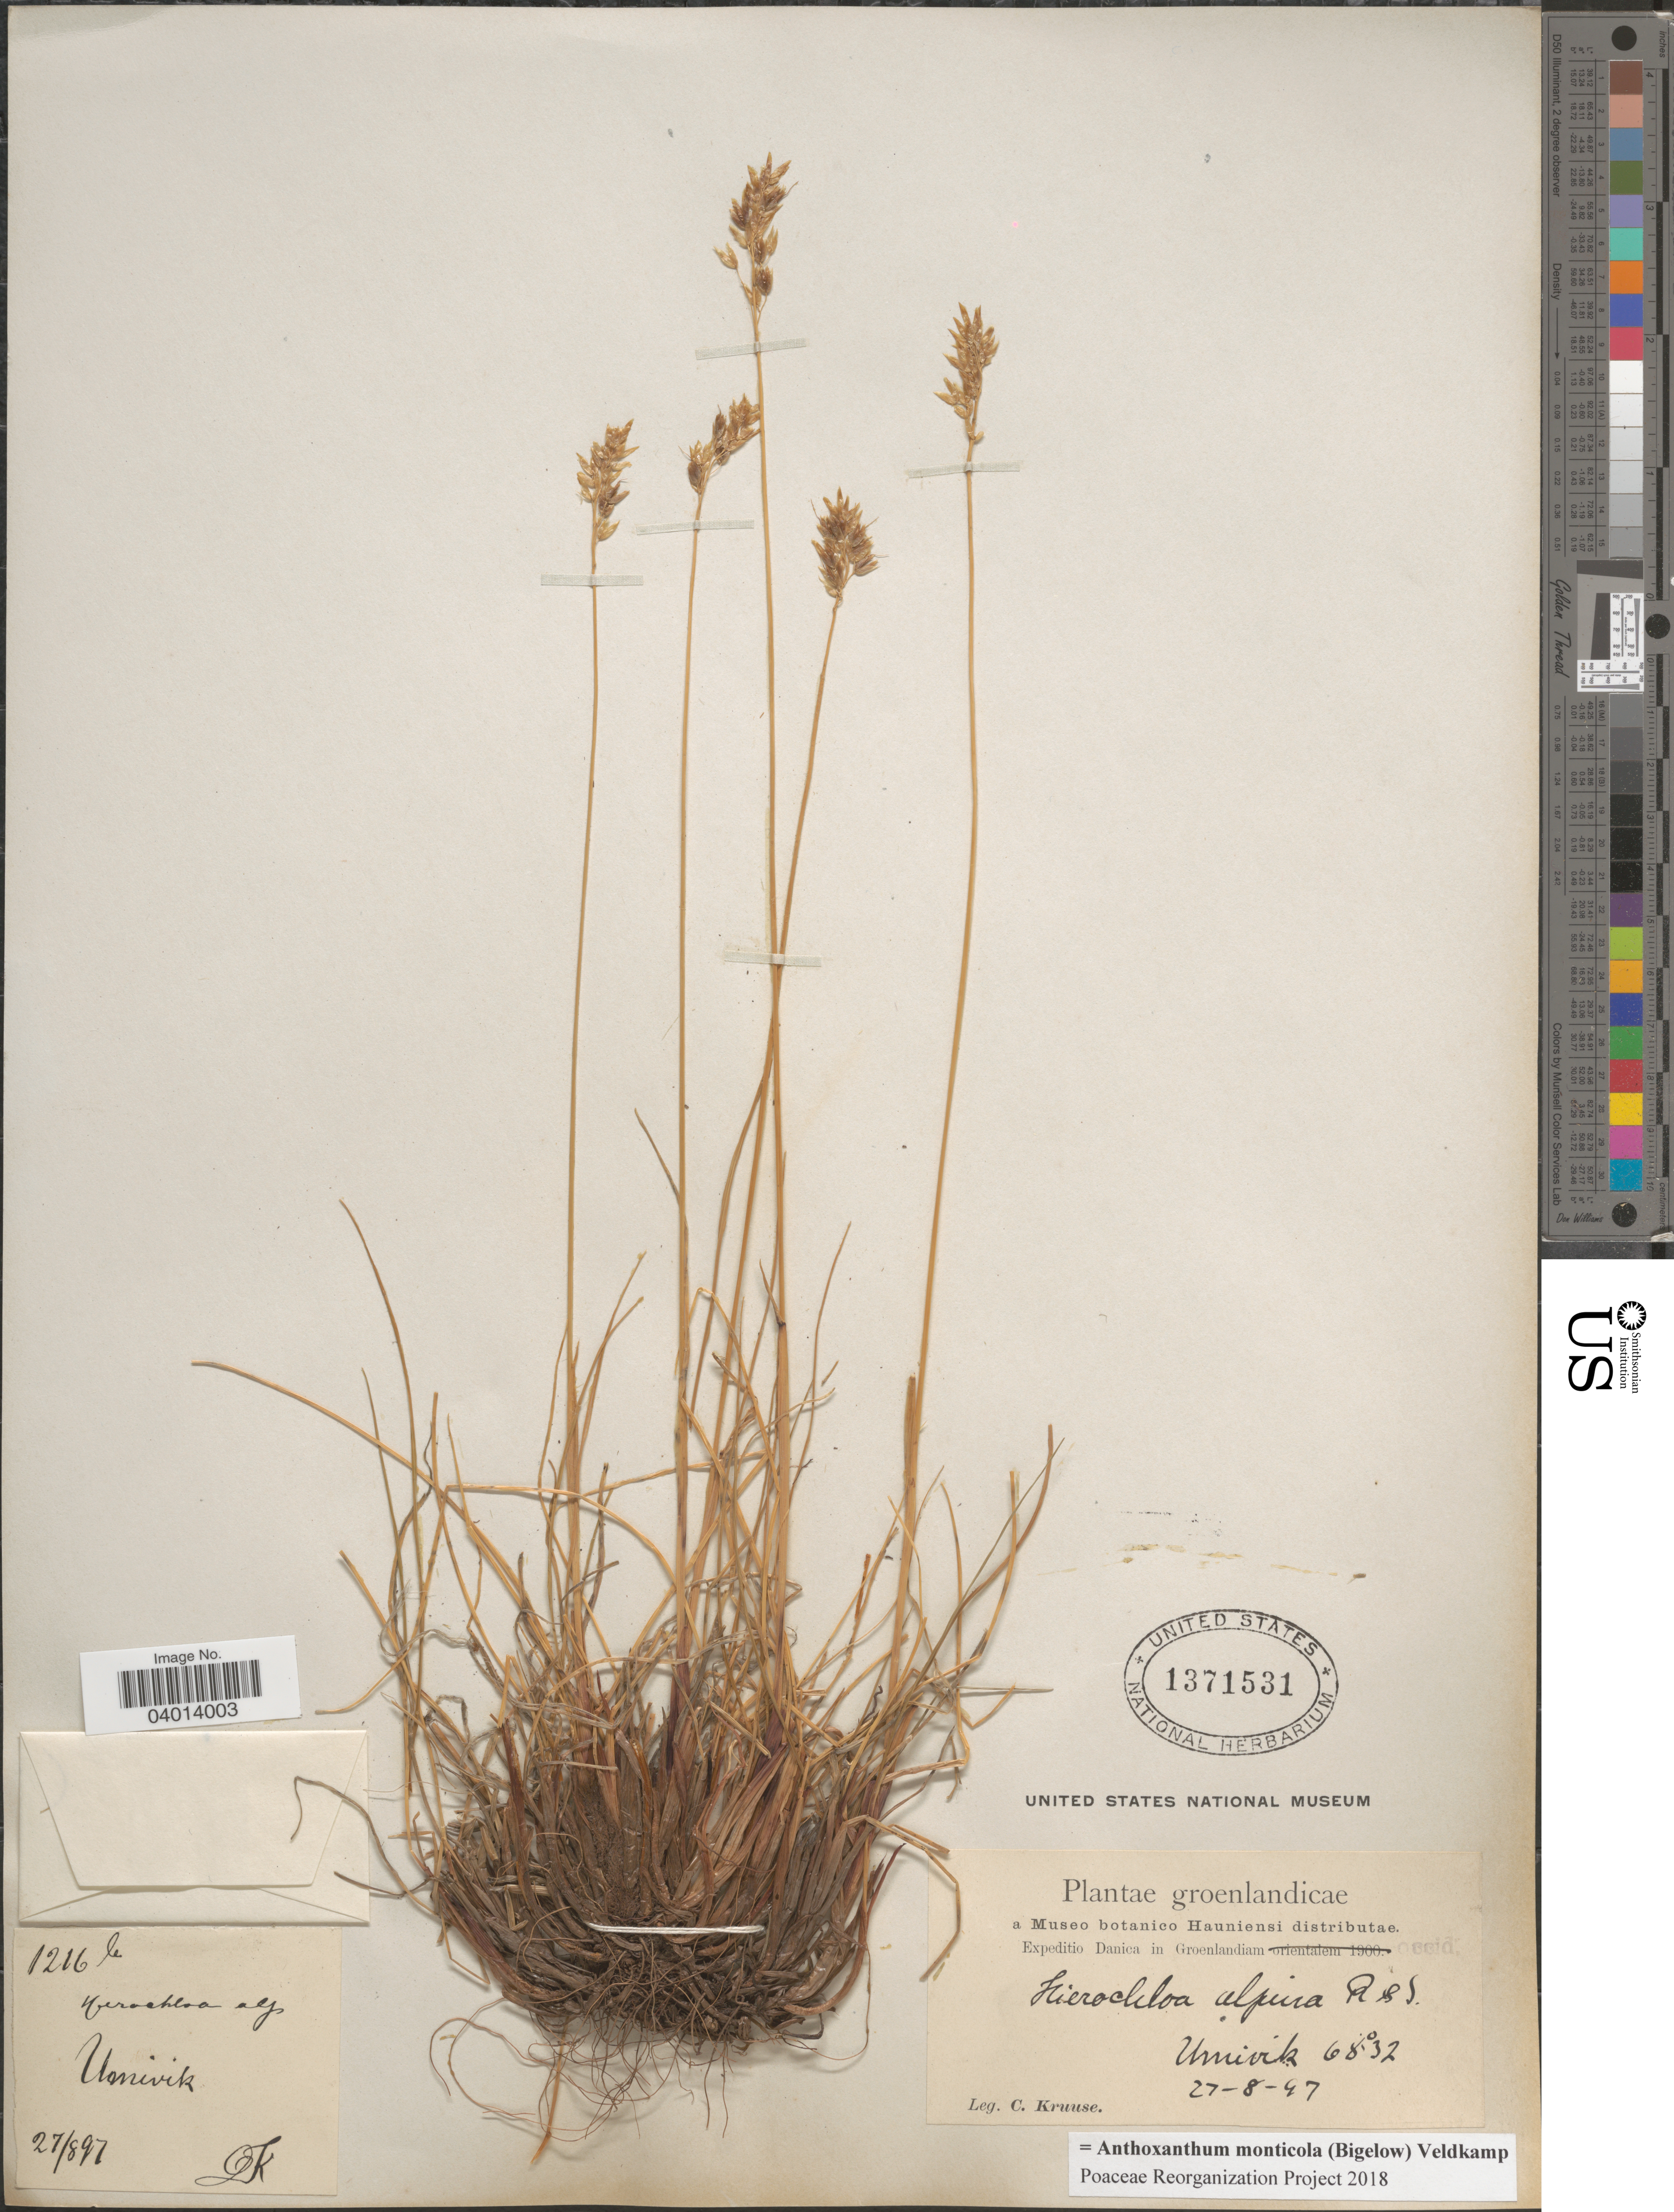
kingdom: Plantae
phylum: Tracheophyta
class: Liliopsida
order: Poales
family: Poaceae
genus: Anthoxanthum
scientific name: Anthoxanthum monticola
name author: (Bigelow) Veldkamp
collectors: C. Kruuse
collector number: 1216b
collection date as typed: Transcribed d/m/y: 27/8/97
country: Greenland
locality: Groenlandicae. In Groenlandiam. Umivik.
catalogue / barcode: US 1371531